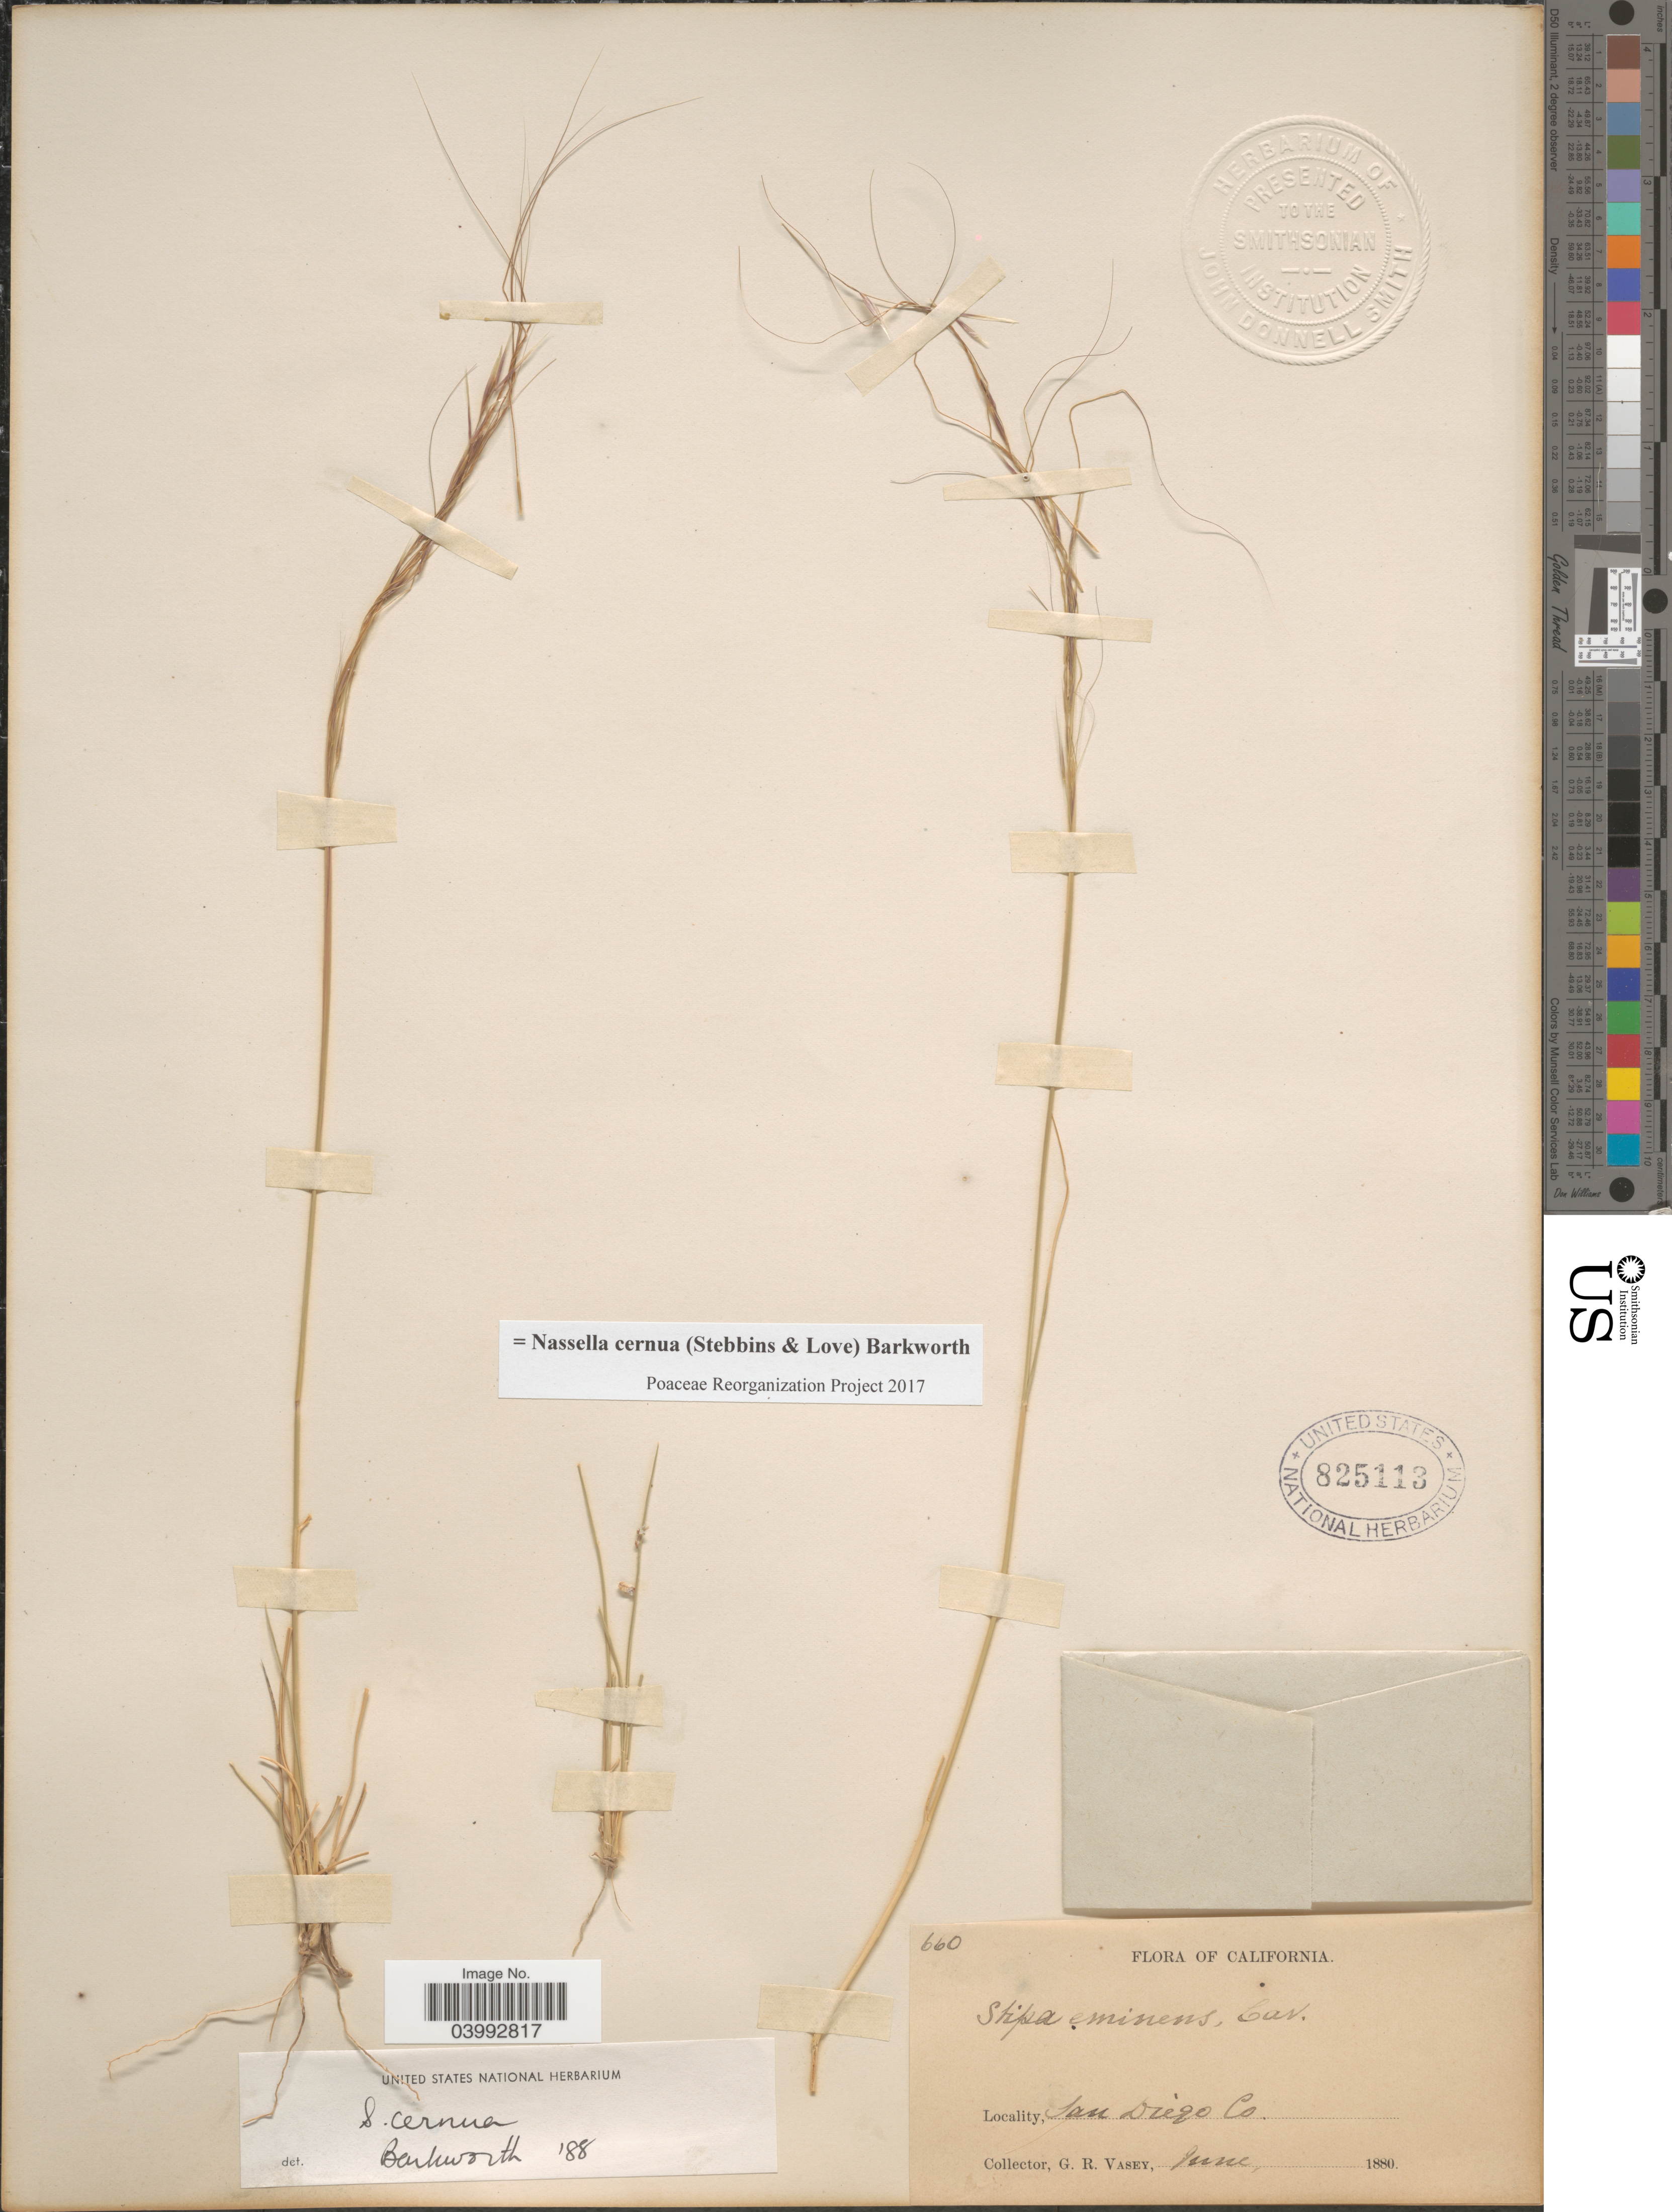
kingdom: Plantae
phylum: Tracheophyta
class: Liliopsida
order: Poales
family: Poaceae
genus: Nassella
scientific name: Nassella cernua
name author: (Stebbins & Love) Barkworth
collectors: G. R. Vasey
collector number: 660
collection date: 1880-06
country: United States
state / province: California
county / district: San Diego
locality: San Diego Co.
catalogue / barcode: US 825113